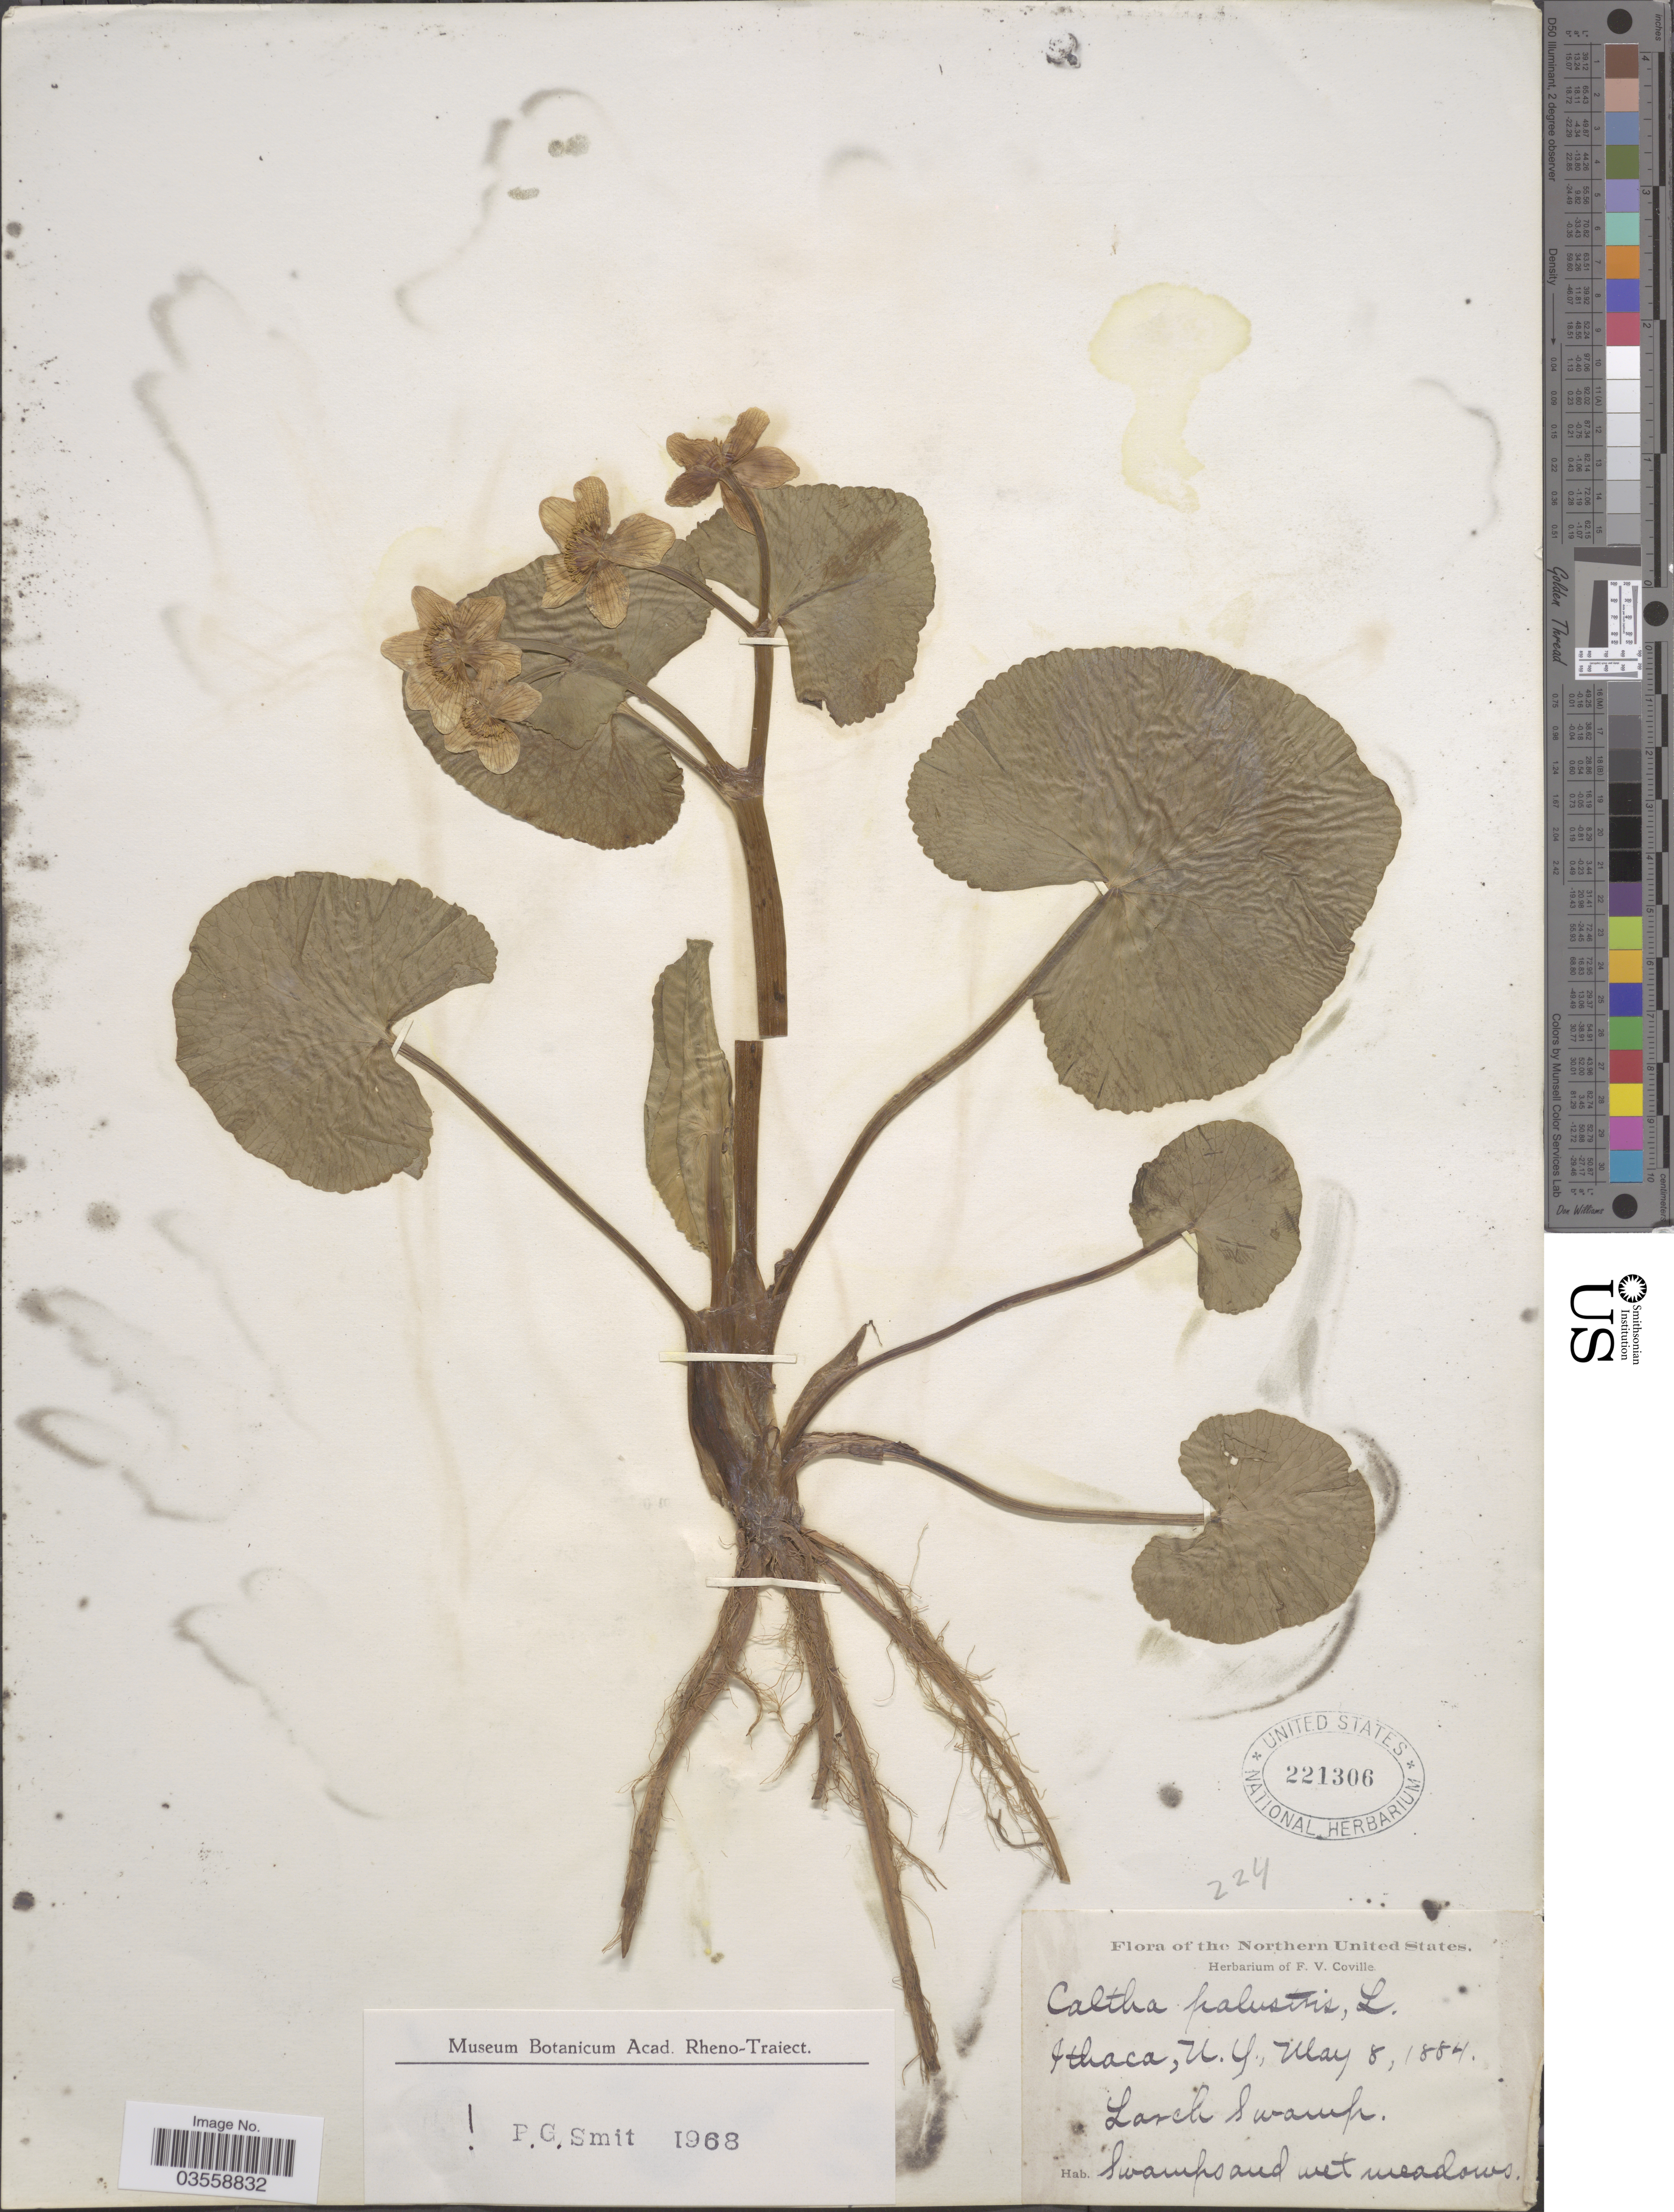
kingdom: Plantae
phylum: Tracheophyta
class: Magnoliopsida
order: Ranunculales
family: Ranunculaceae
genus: Caltha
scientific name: Caltha palustris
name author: L.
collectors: ex herb. F. V. Coville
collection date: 1884-05-08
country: United States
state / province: New York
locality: Northern United States. Ithaca.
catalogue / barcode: US 221306